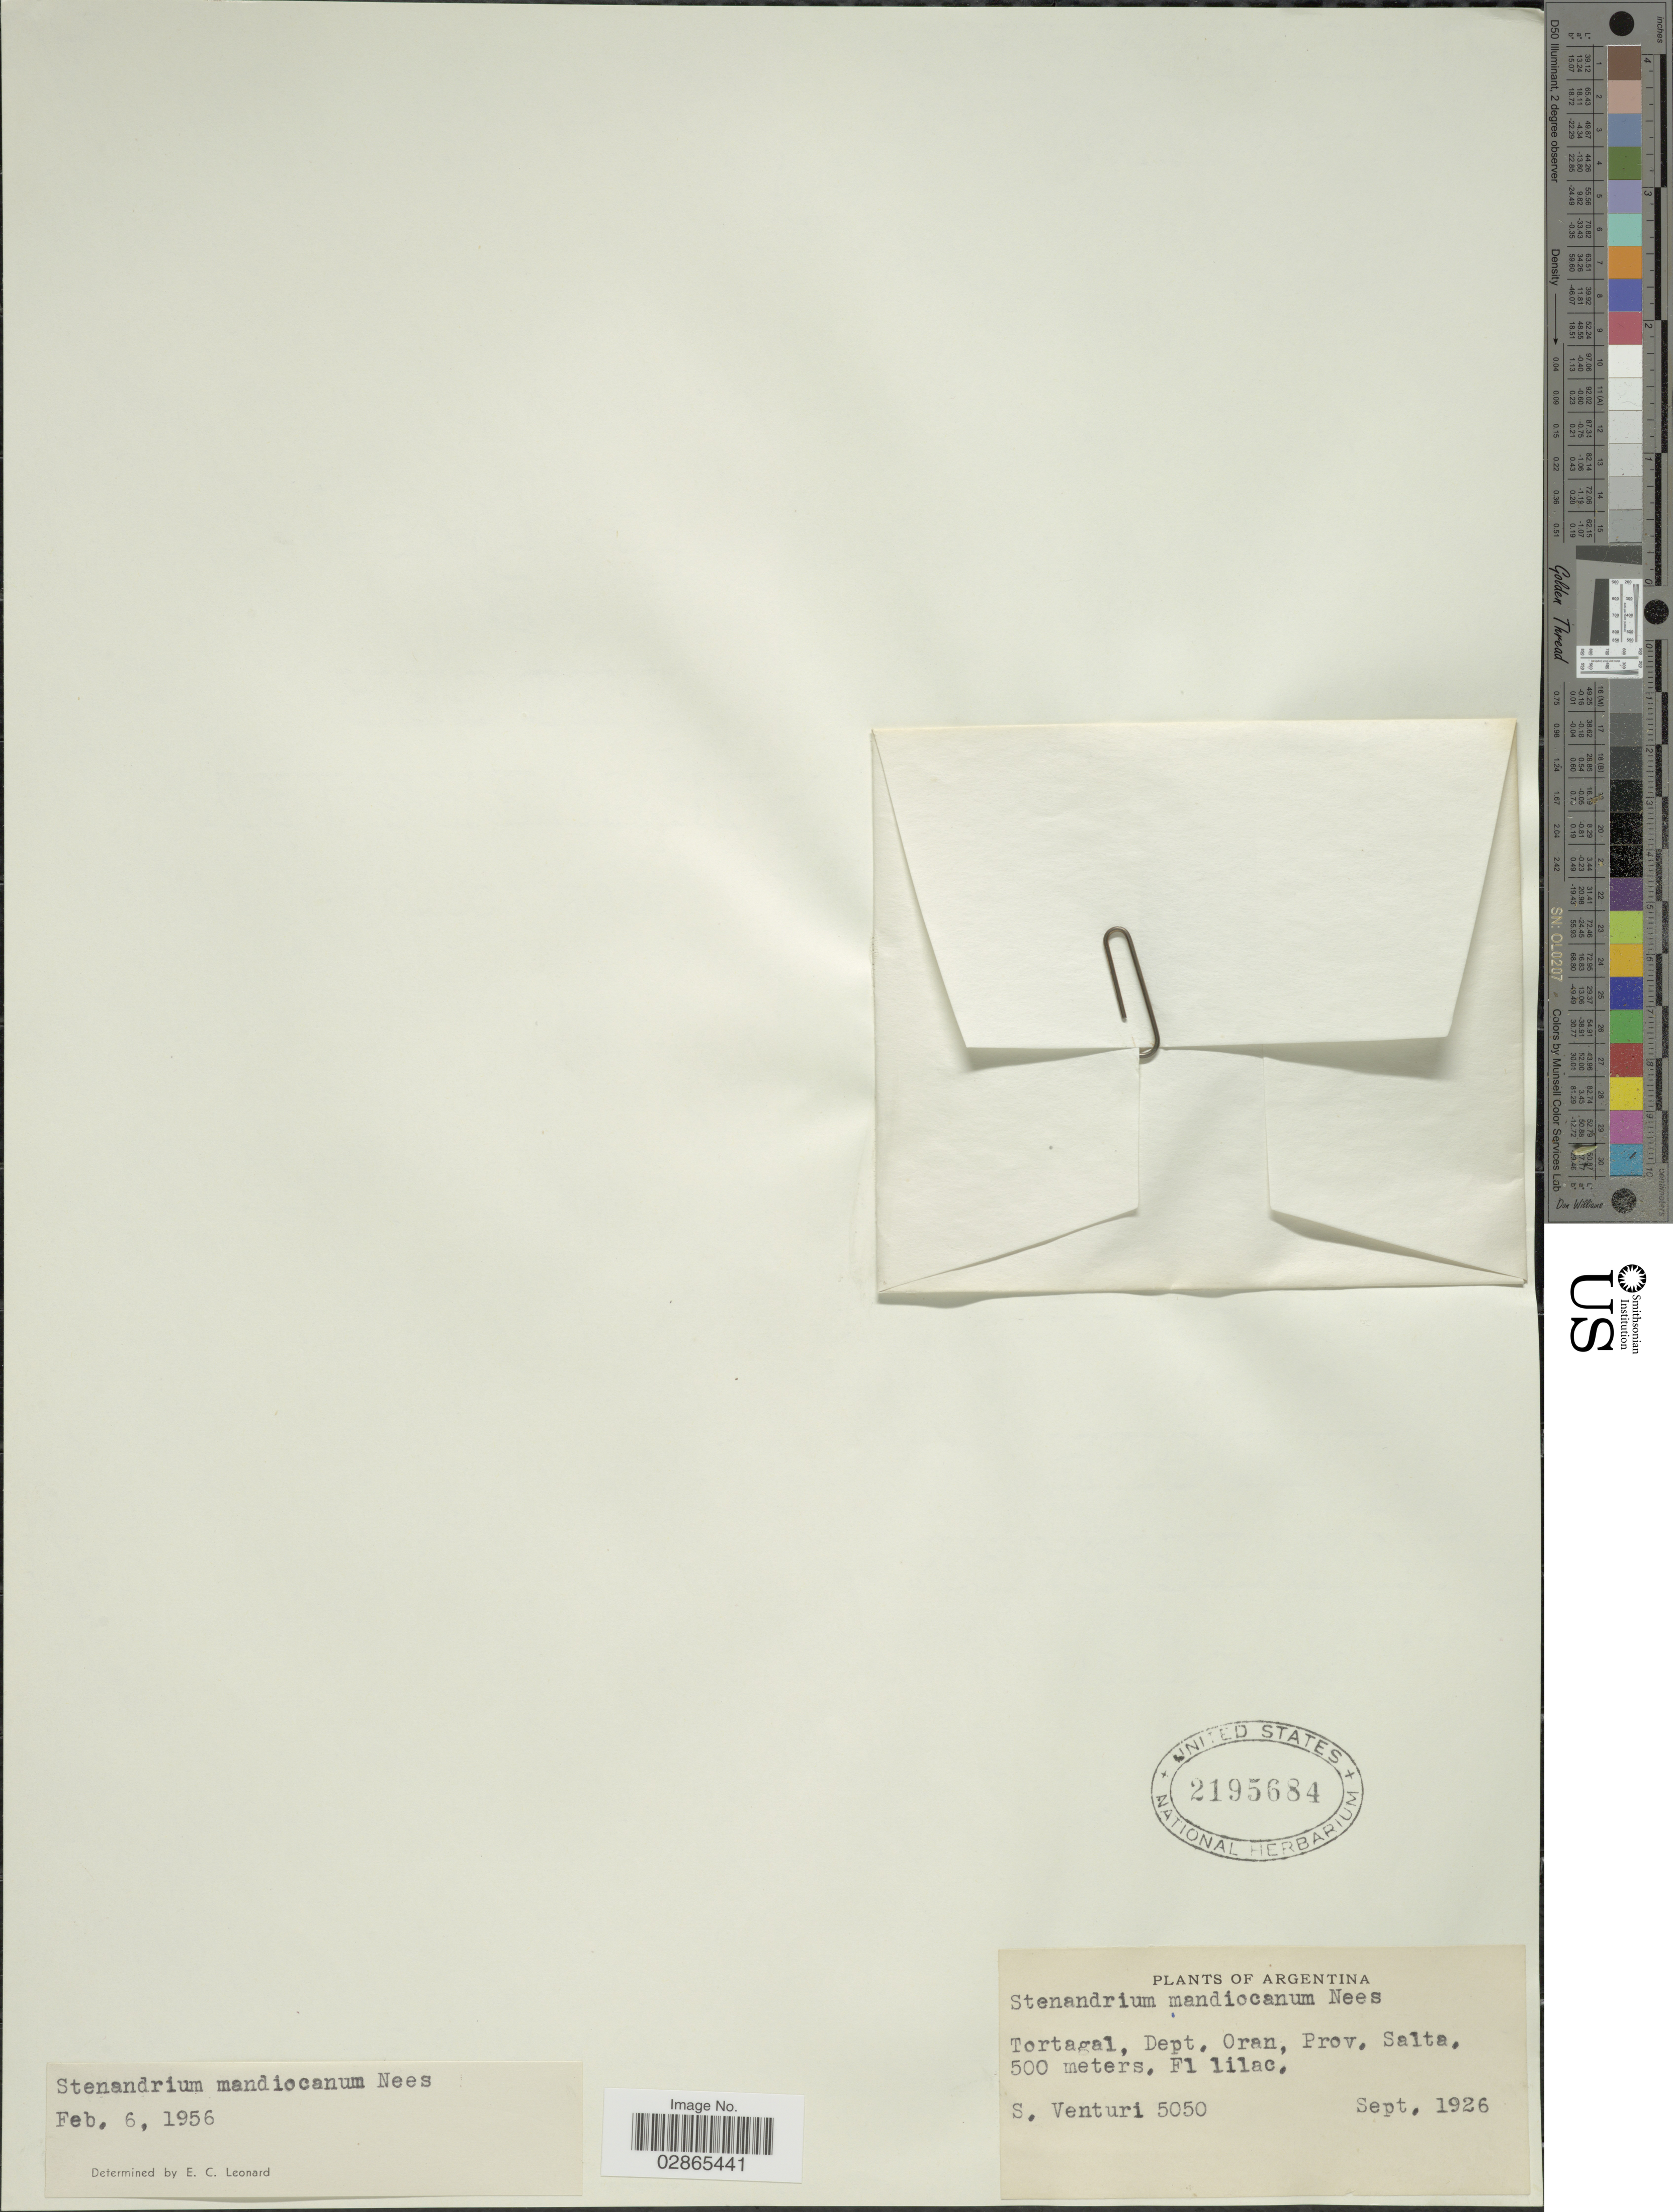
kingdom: Plantae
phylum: Tracheophyta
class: Magnoliopsida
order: Lamiales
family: Acanthaceae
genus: Stenandrium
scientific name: Stenandrium mandioccanum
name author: Nees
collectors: S. Venturi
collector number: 5050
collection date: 1926-09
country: Argentina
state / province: Salta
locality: Tortagal, Dept. Oran.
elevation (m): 500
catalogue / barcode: US 2195684